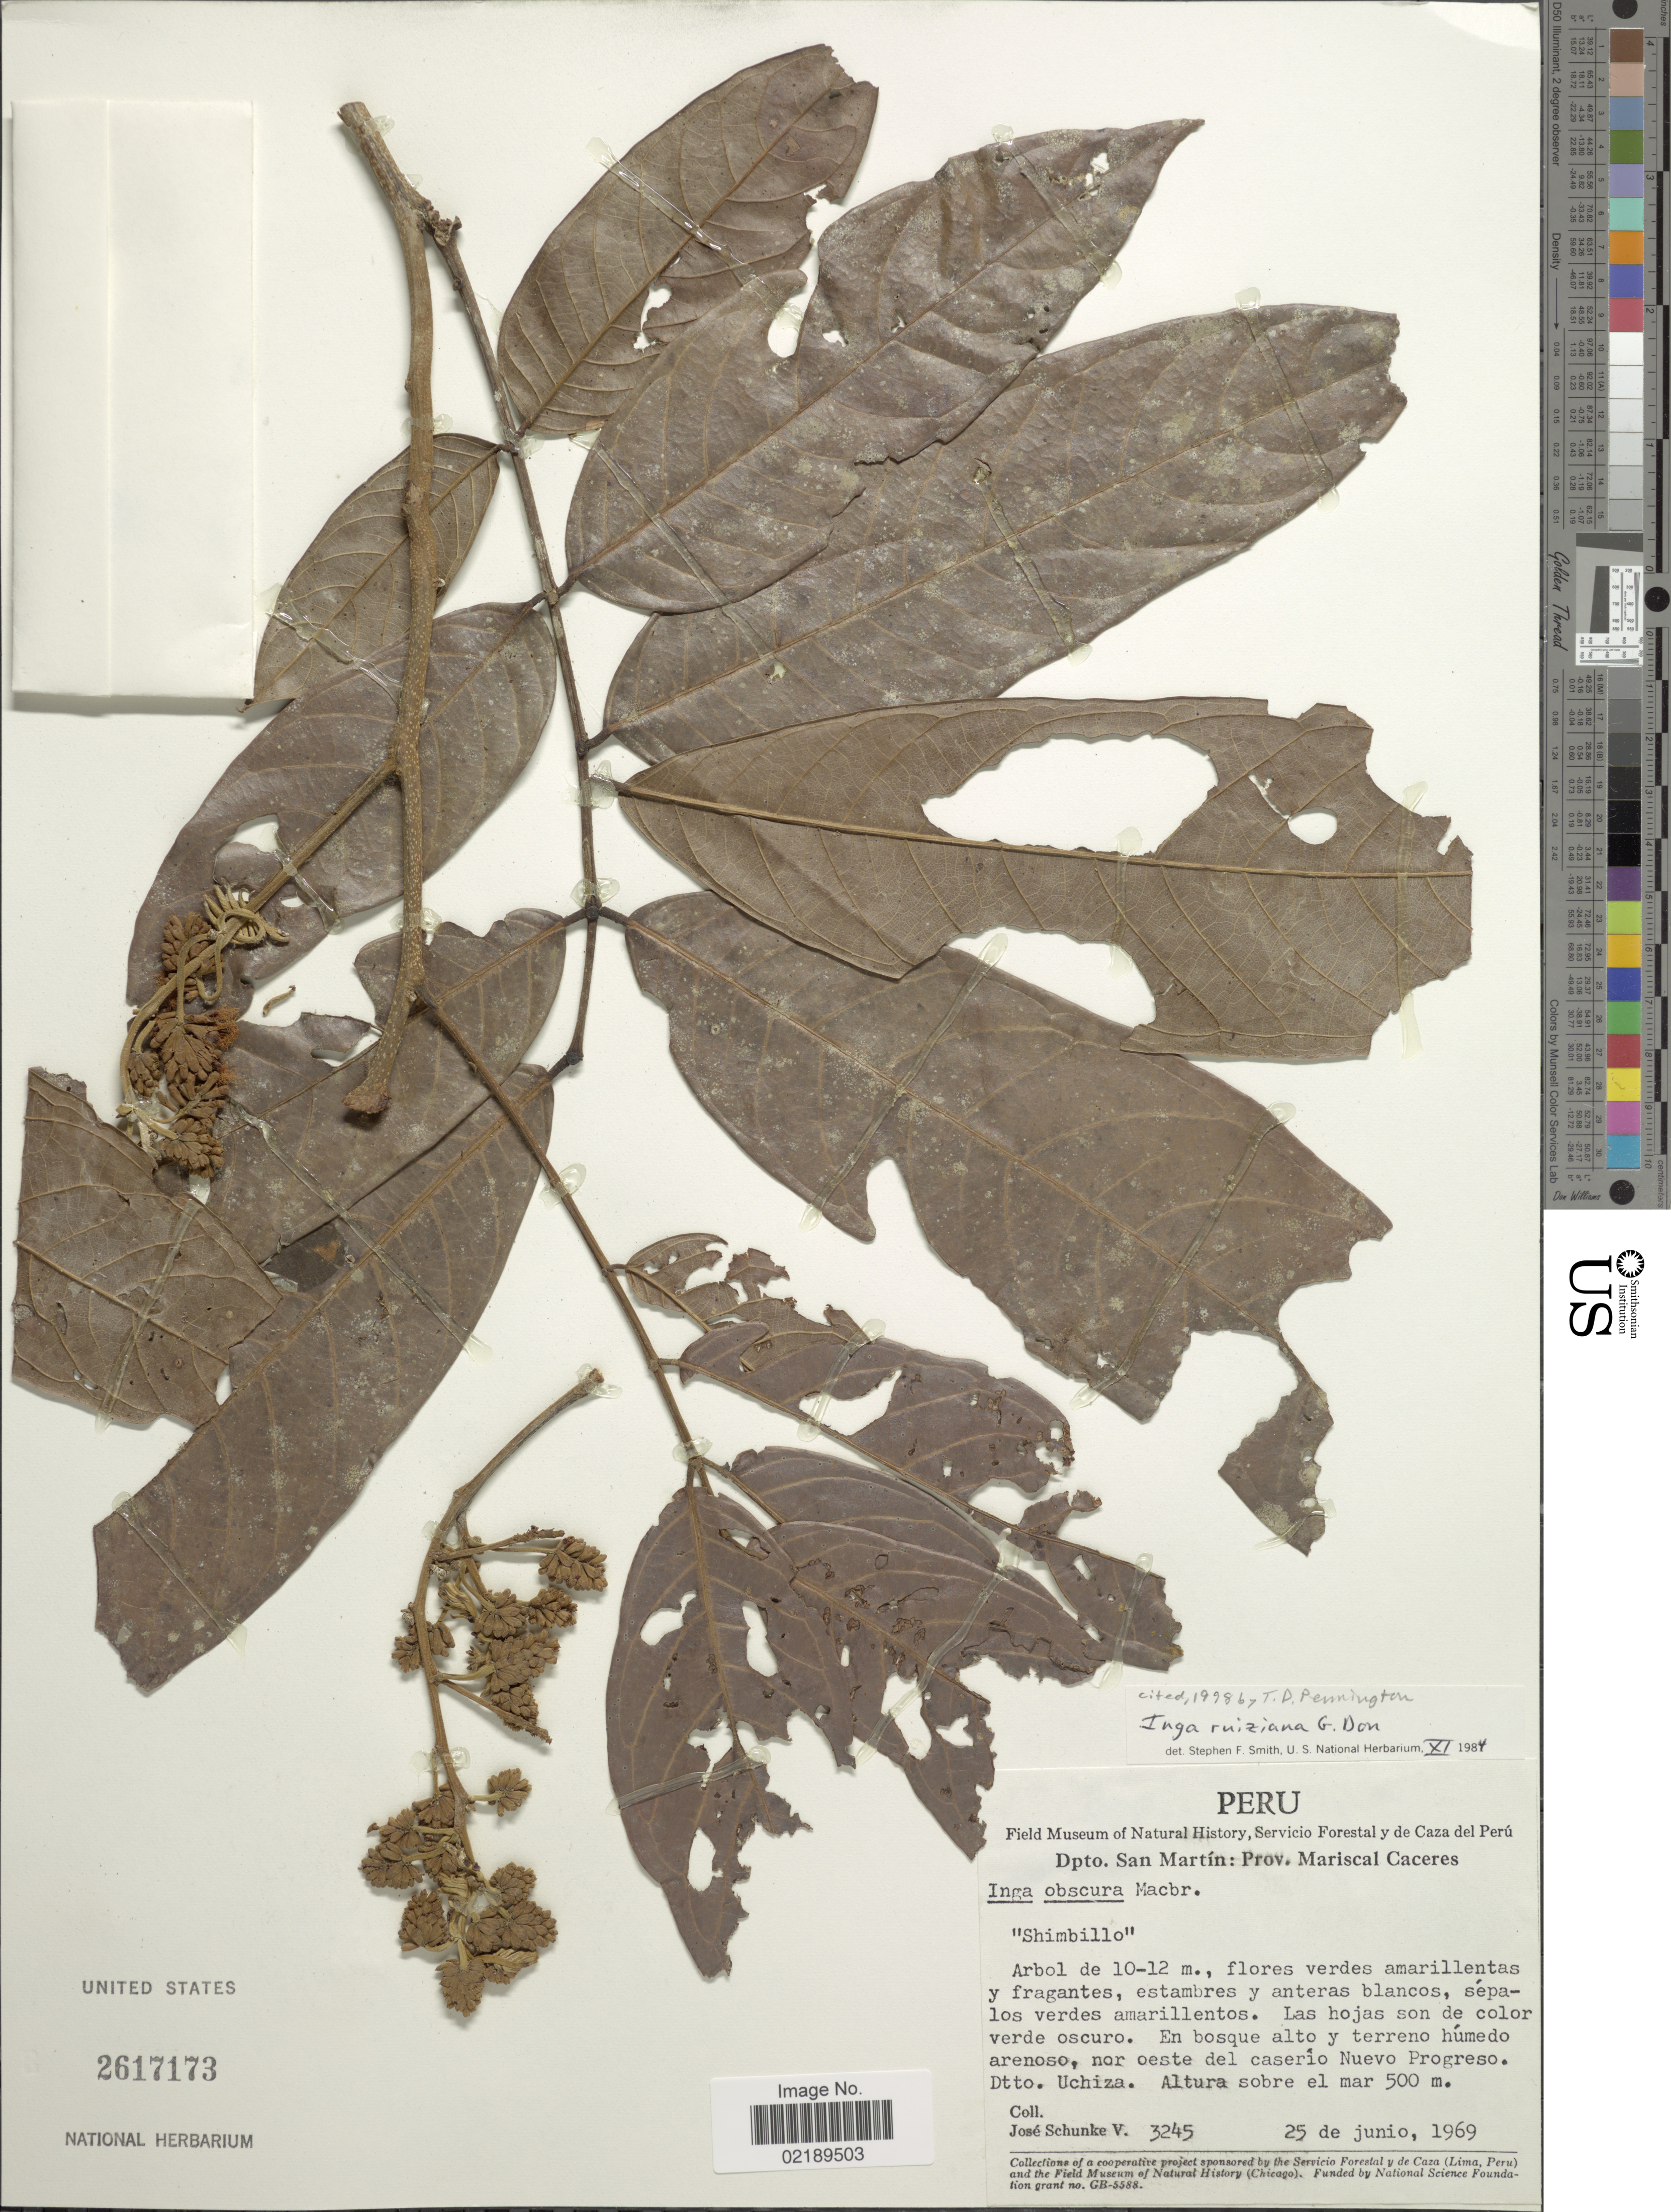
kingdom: Plantae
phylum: Tracheophyta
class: Magnoliopsida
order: Fabales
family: Fabaceae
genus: Inga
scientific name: Inga ruiziana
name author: G. Don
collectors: J. Schunke Vigo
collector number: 3245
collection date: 1969-06-25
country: Peru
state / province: San Martín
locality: Prov. Mariscal Caceres, Dtto. Uchiza, nor oeste del caserio Nuevo Progreso.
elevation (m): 500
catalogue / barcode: US 2617173